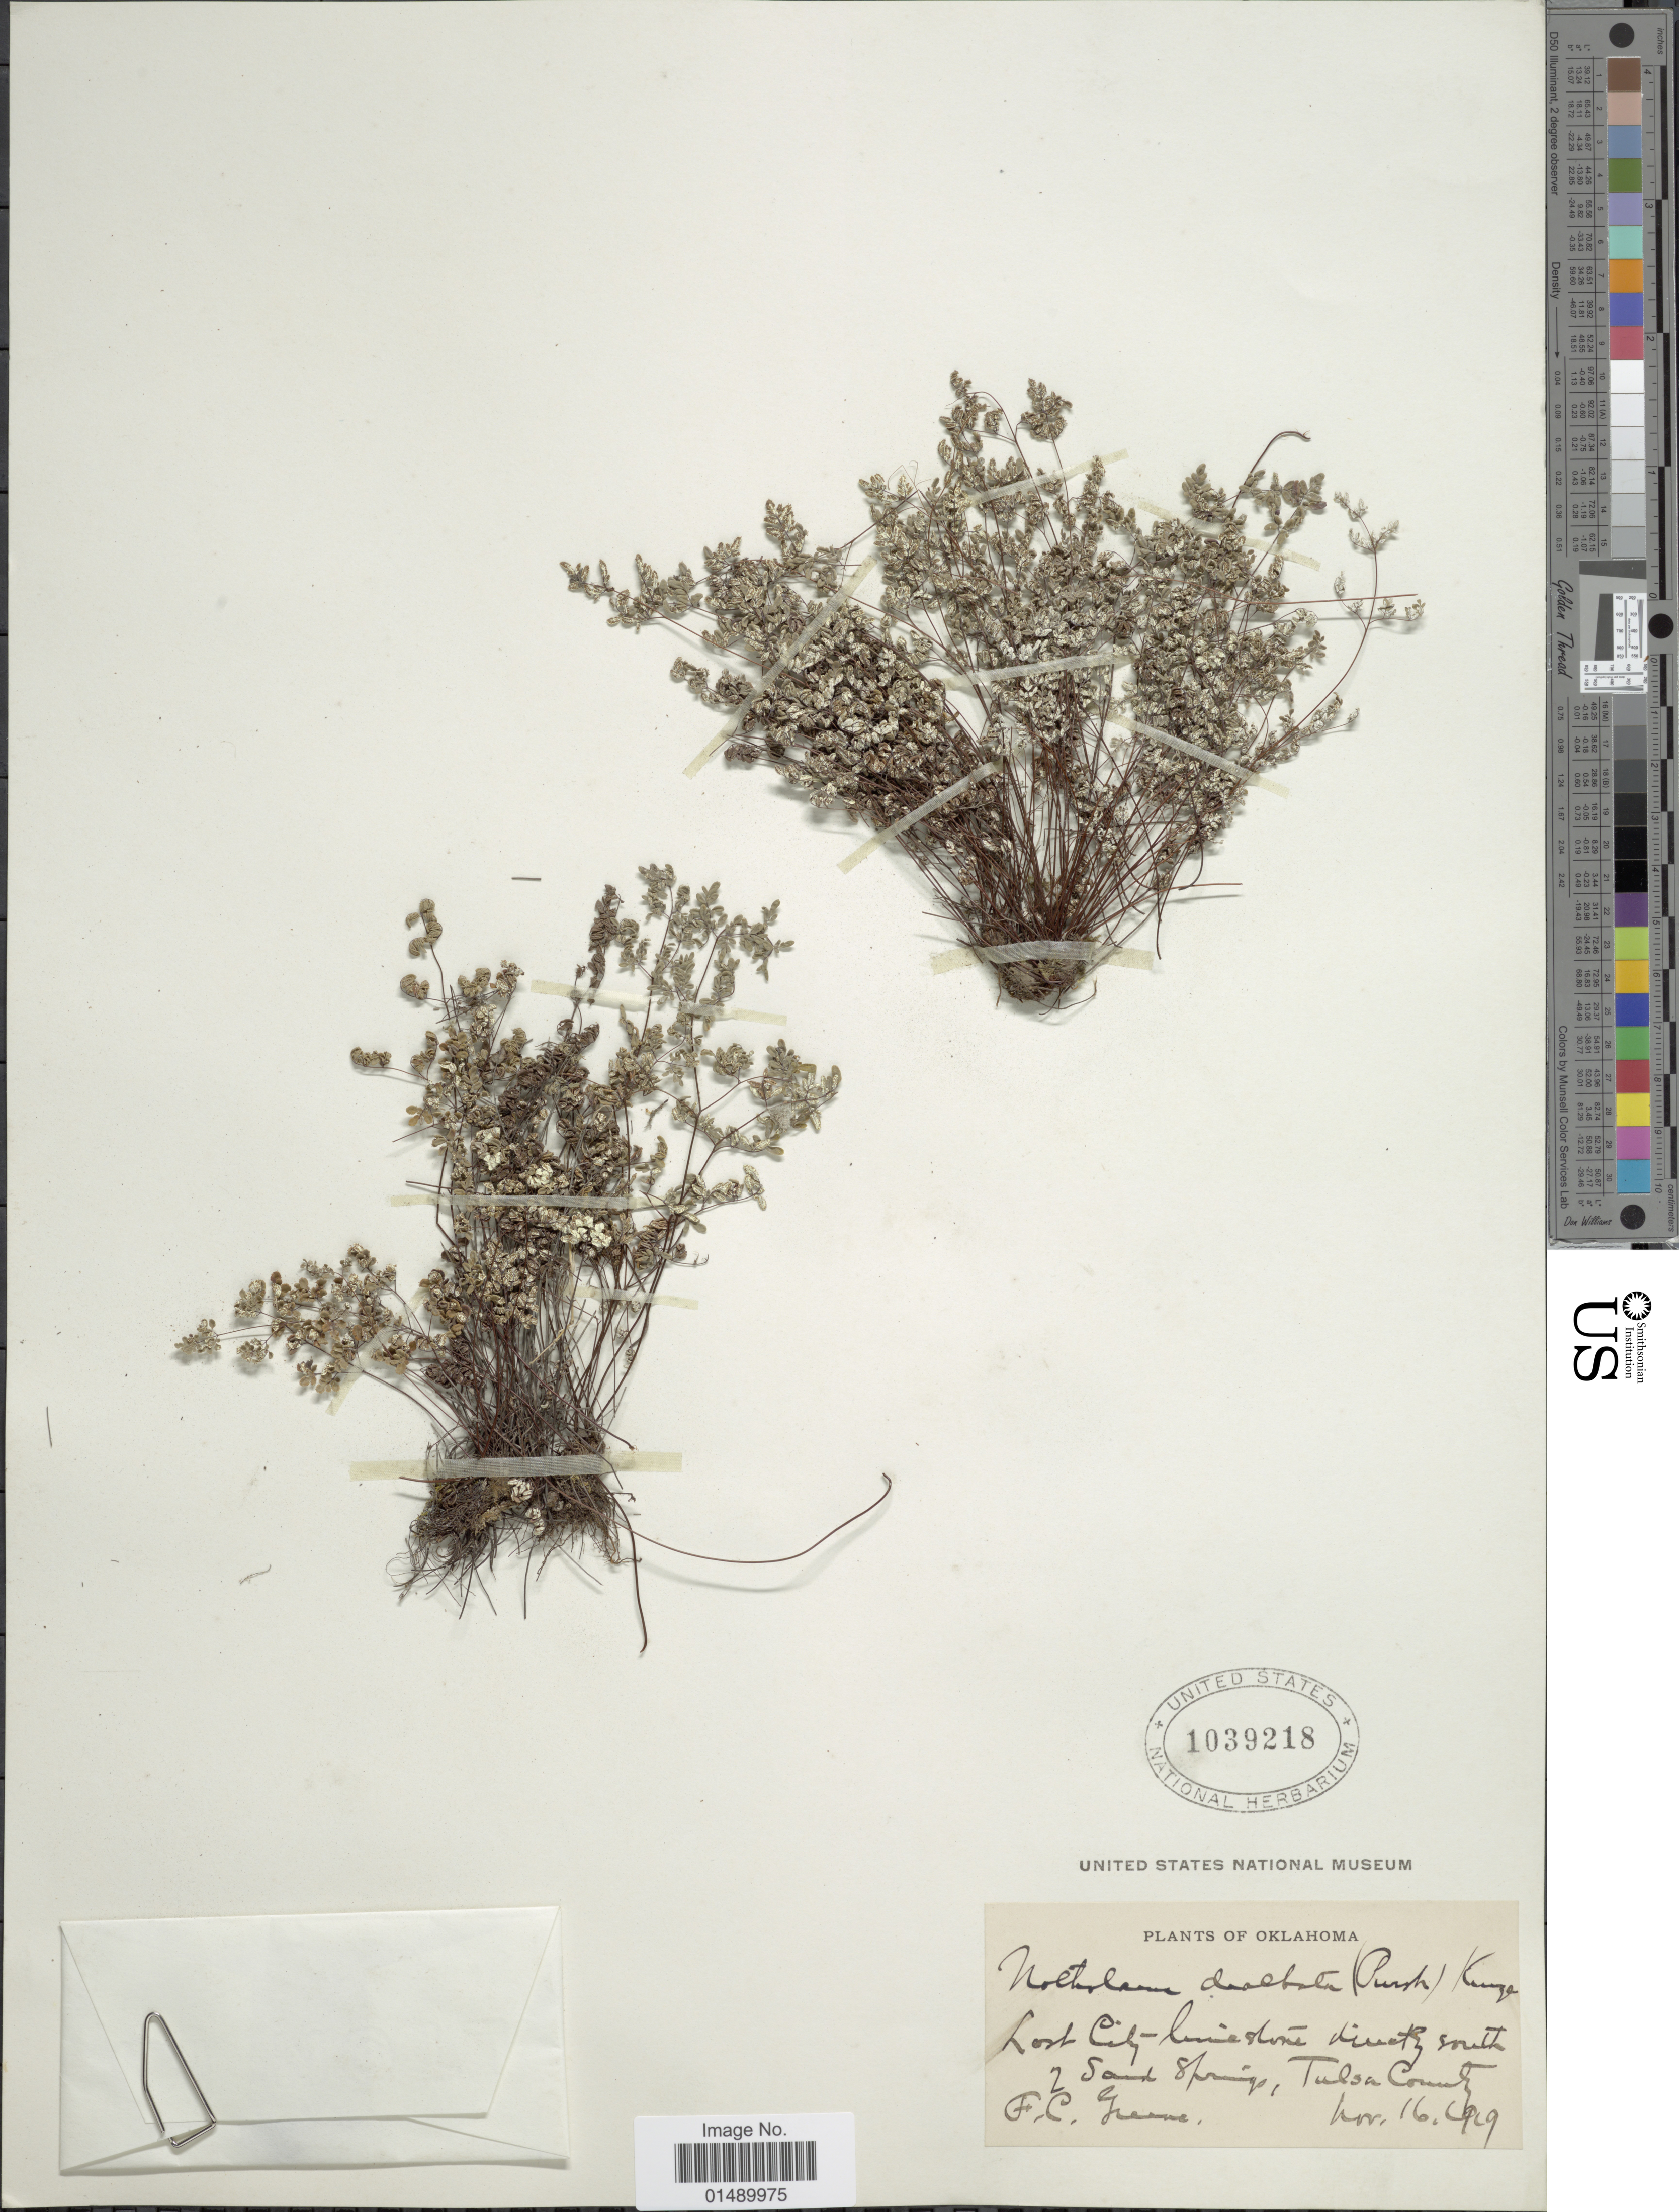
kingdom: Plantae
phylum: Tracheophyta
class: Polypodiopsida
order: Polypodiales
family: Pteridaceae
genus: Argyrochosma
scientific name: Argyrochosma dealbata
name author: (Pursh) Windham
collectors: F. C. Greene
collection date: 1919-11-16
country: United States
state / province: Oklahoma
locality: Oklahoma, Lost City limestone directly south of Sand Springs, Tulsa County.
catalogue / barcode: US 1039218